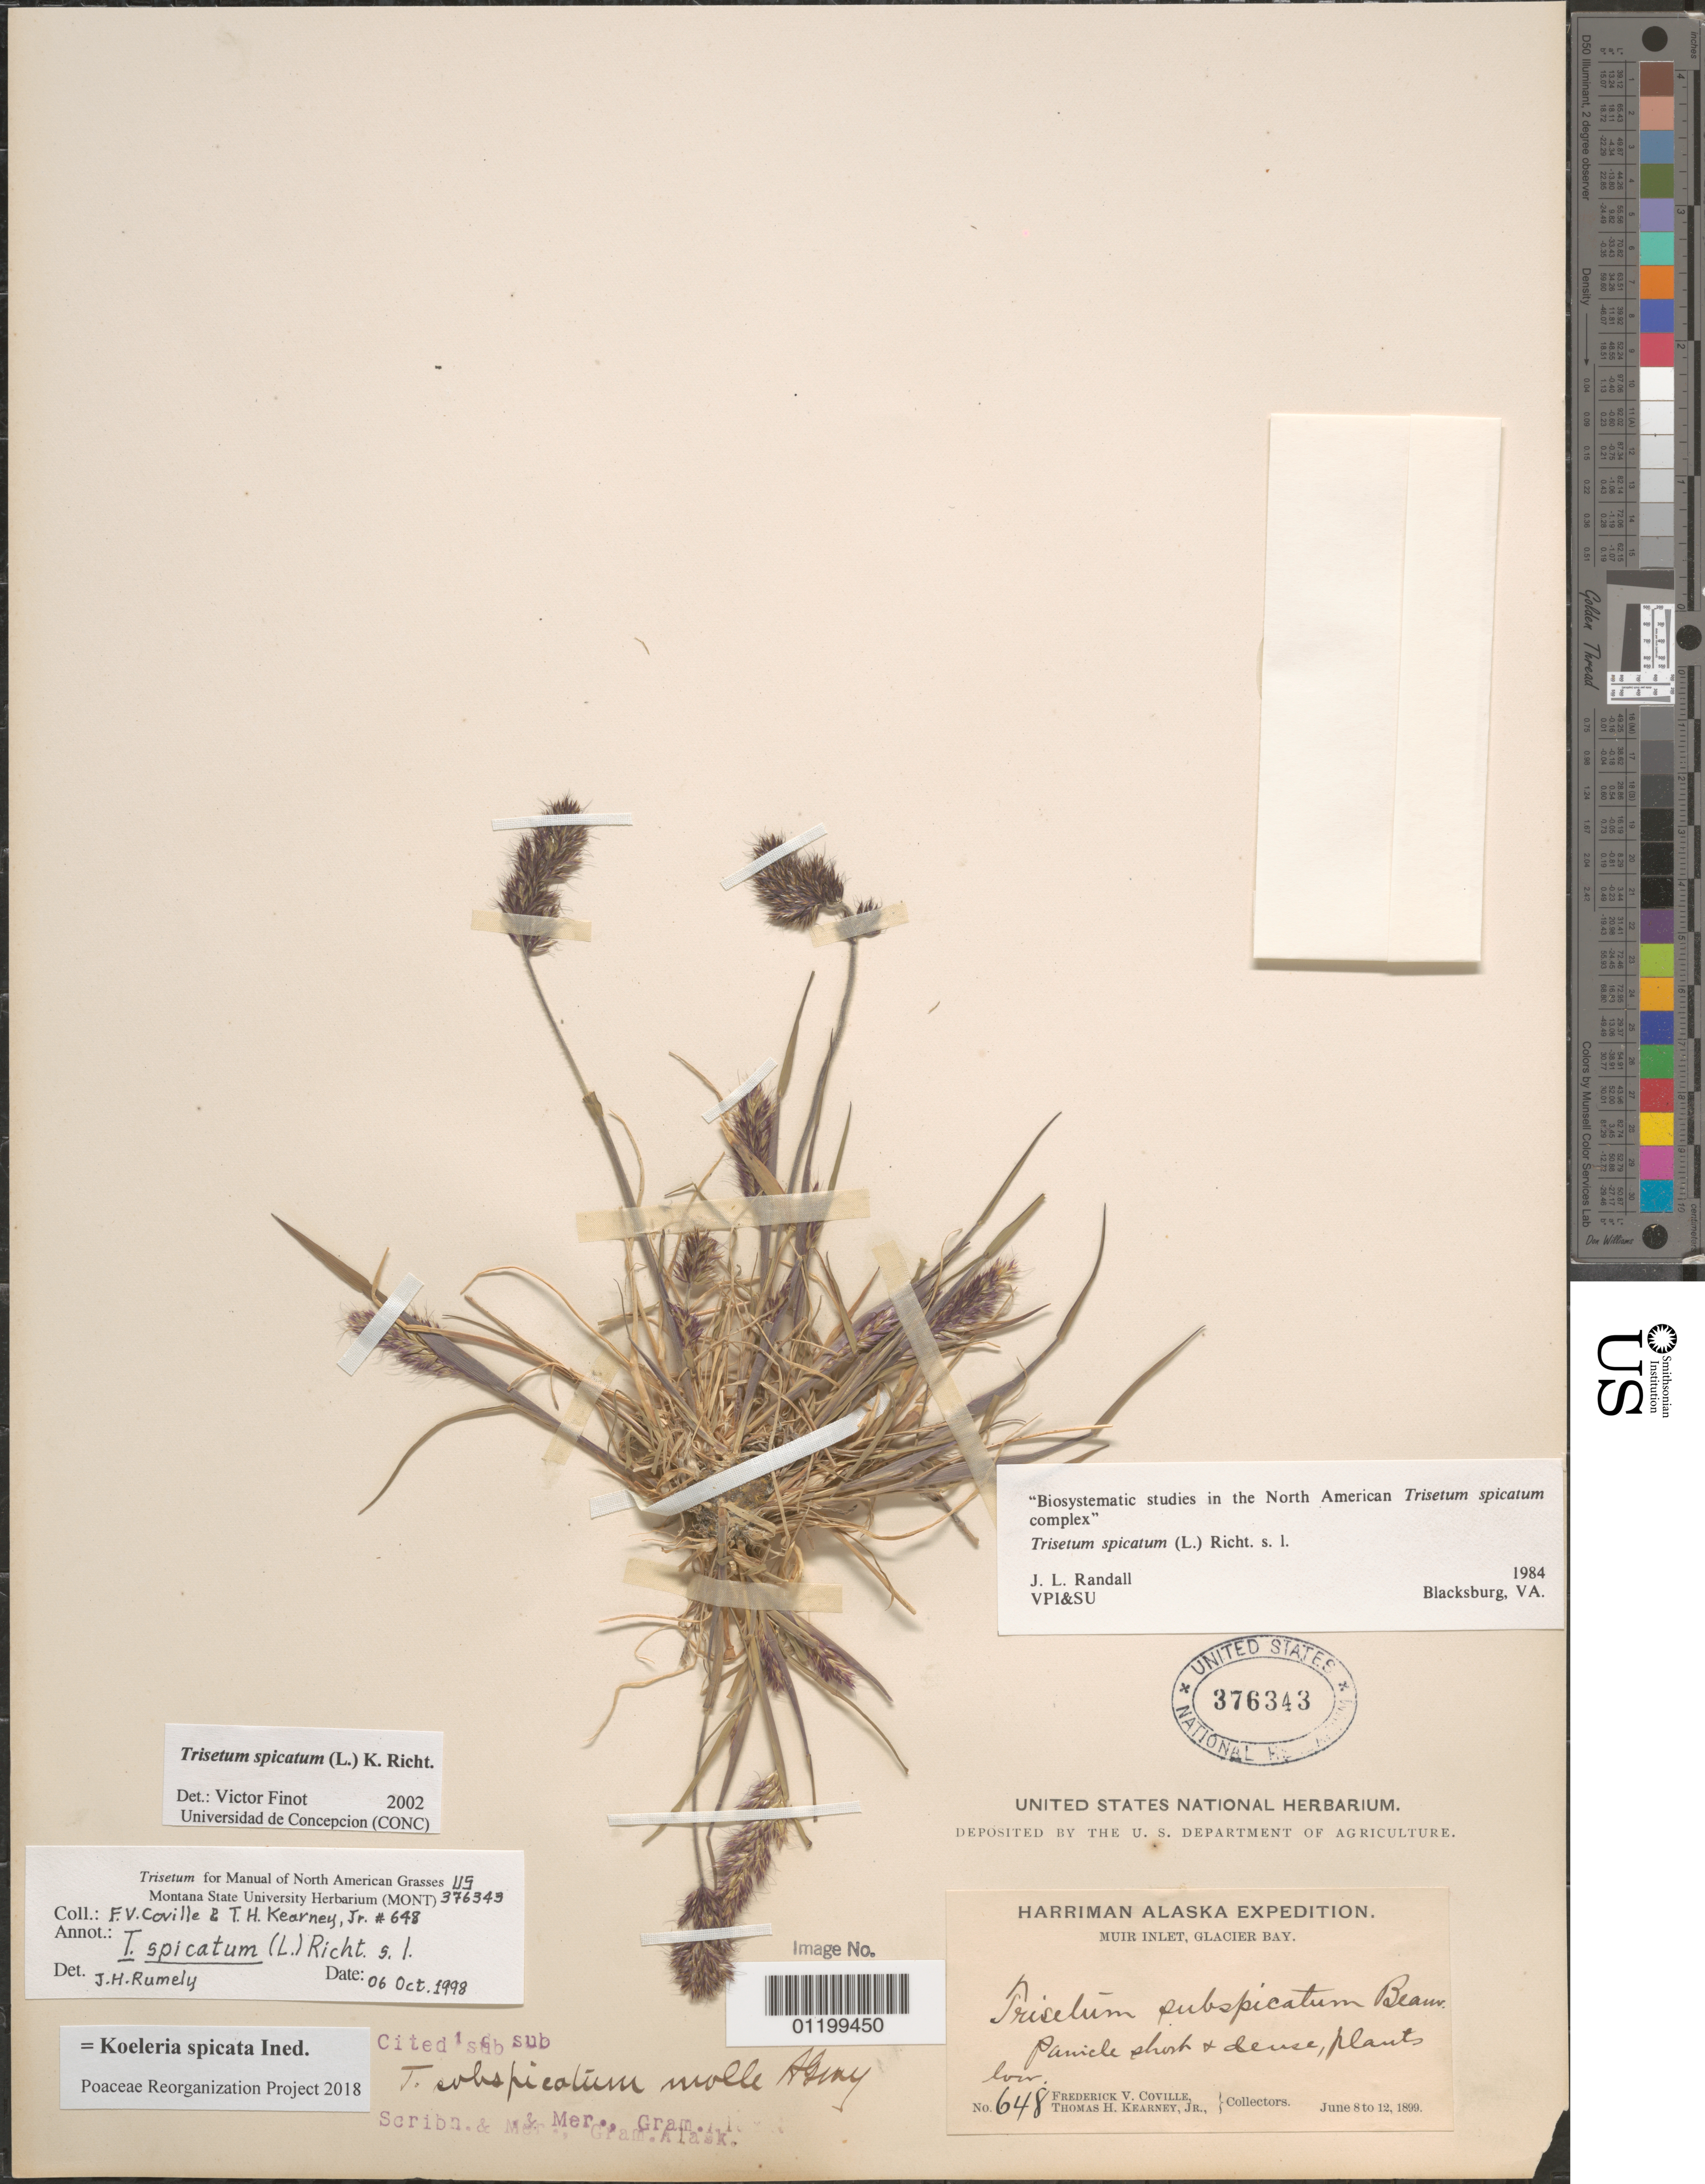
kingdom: Plantae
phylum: Tracheophyta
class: Liliopsida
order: Poales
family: Poaceae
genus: Koeleria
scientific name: Koeleria spicata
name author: (L.) Barberá et al.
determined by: Poaceae Reorganization Project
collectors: F. V. Coville & T. H. Kearney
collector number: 648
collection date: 1899-06-08/1899-06-12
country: United States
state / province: Alaska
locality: Muir Inlet, Glacier Bay.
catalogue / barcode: US 376343